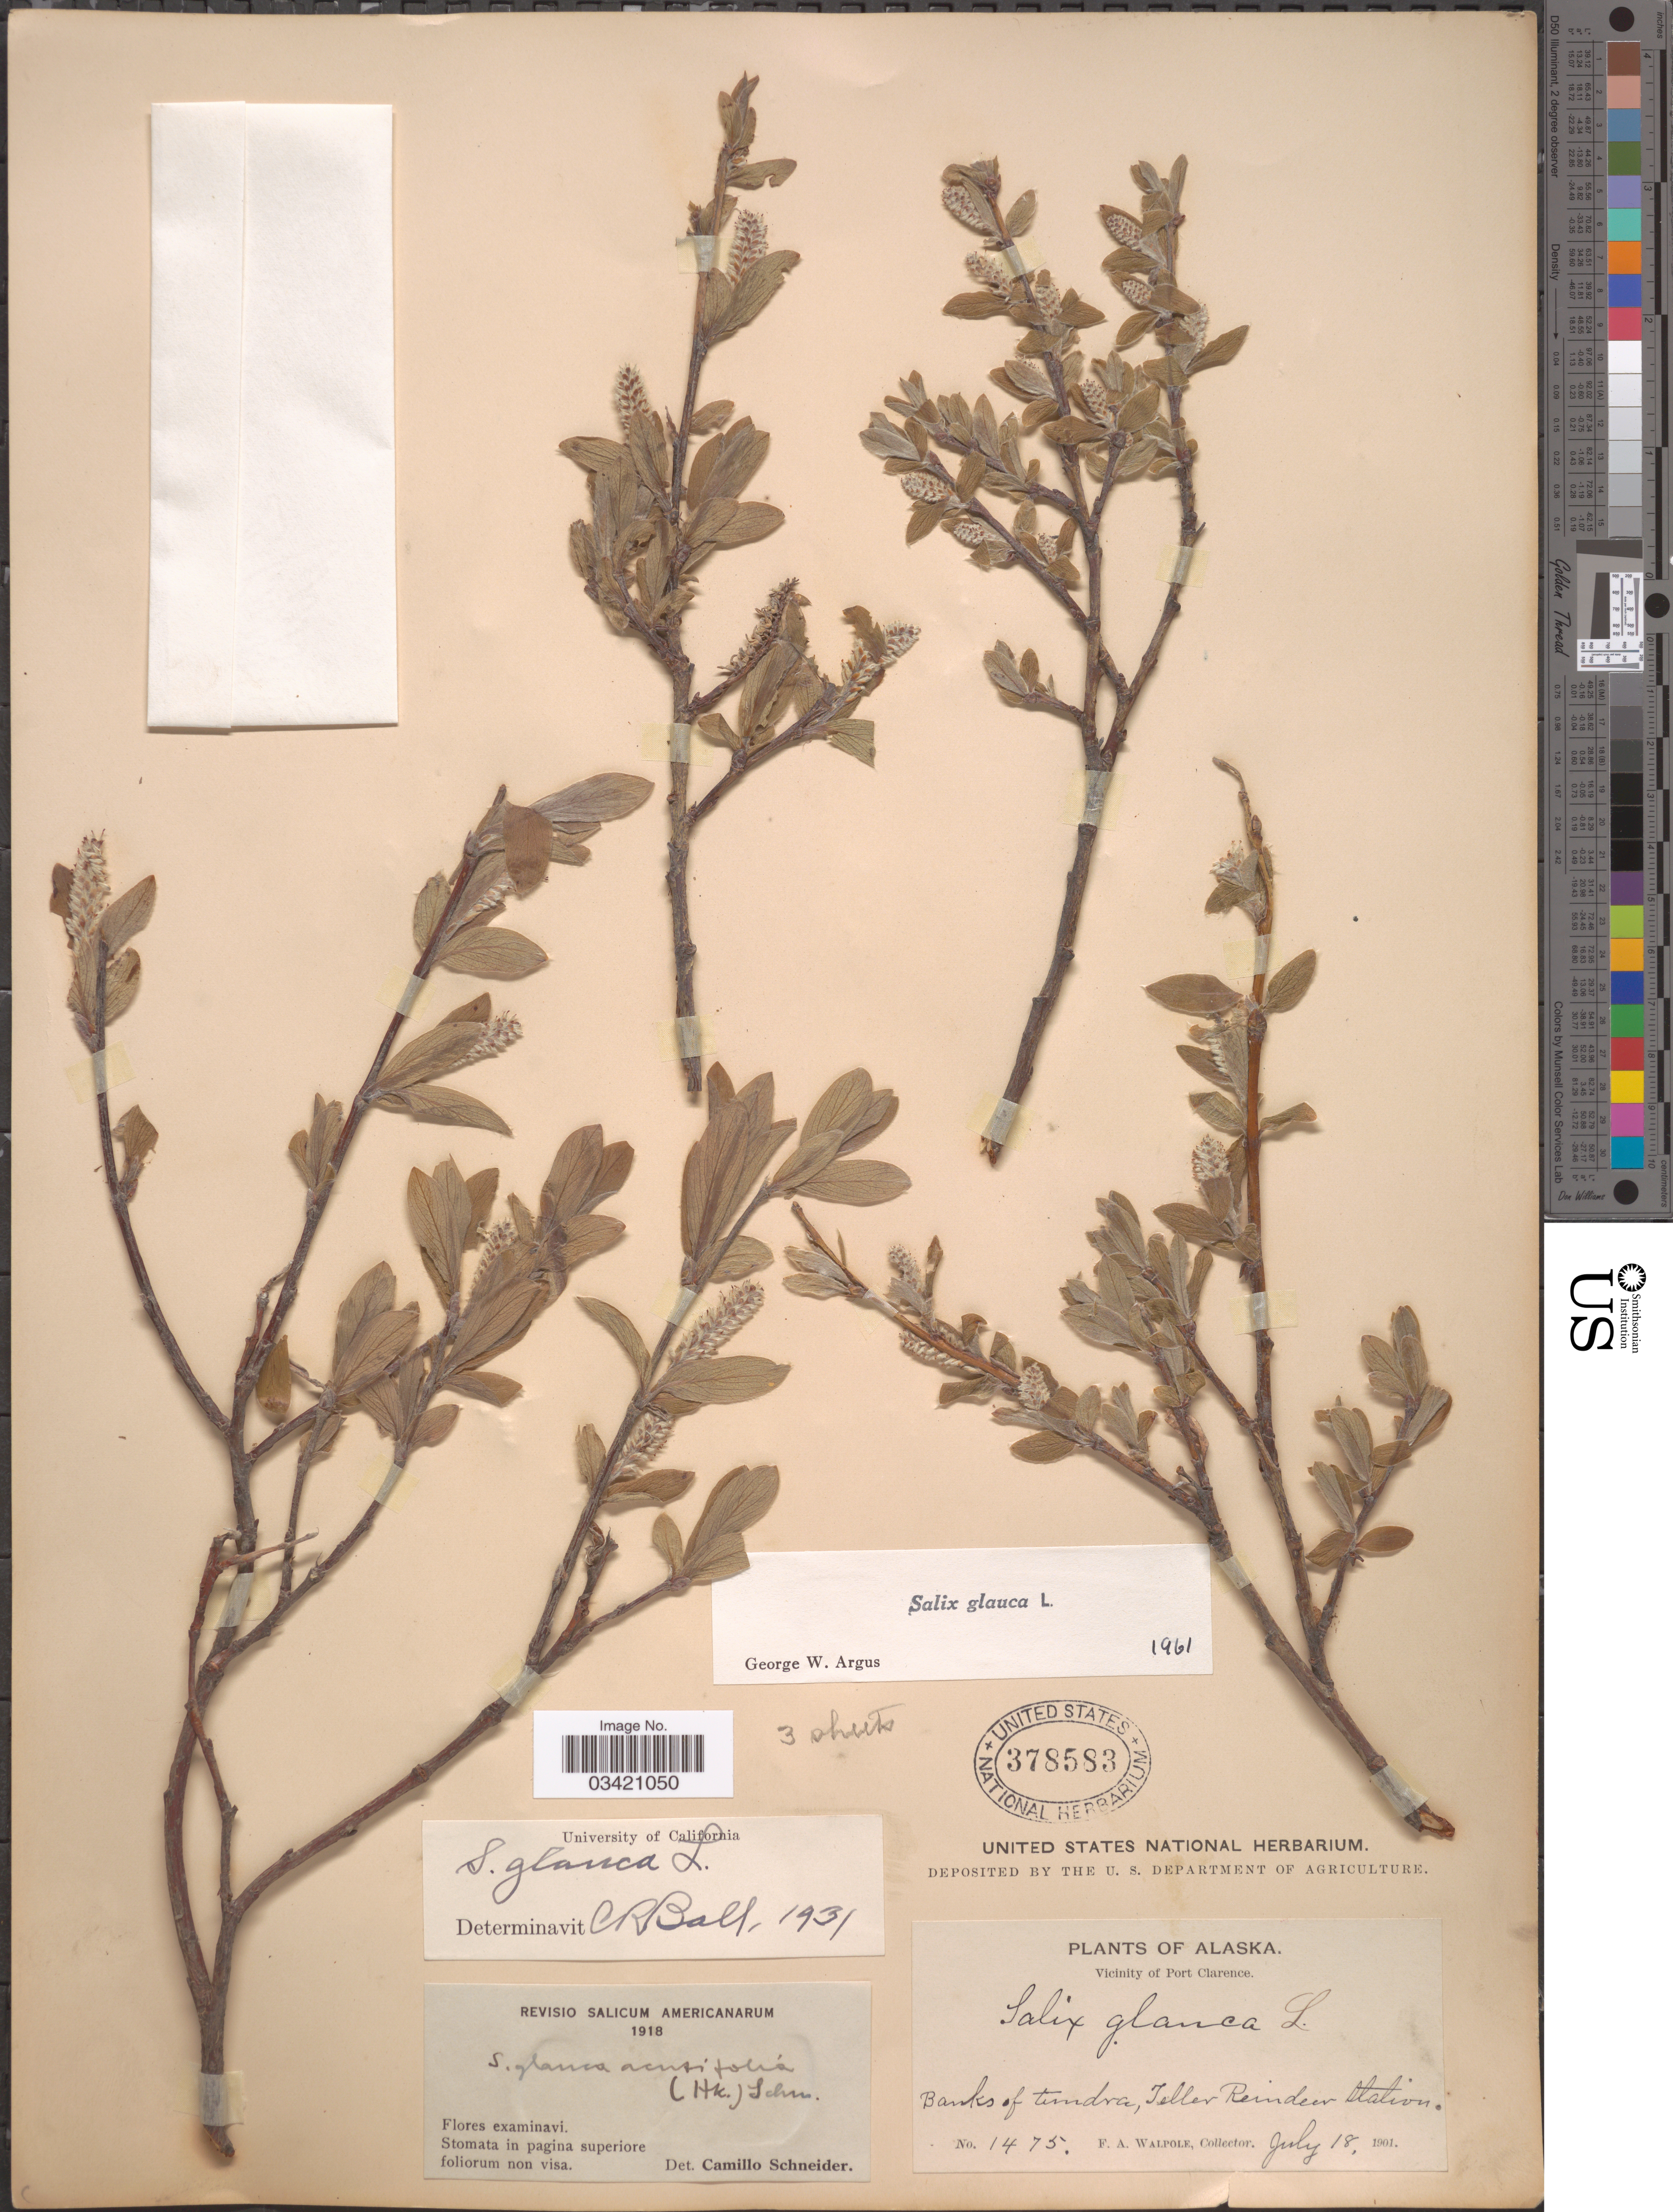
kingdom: Plantae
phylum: Tracheophyta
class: Magnoliopsida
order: Malpighiales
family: Salicaceae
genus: Salix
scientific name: Salix glauca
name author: L.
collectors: F. Walpole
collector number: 1475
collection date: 1901-07-18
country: United States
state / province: Alaska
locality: Vicinity of Port Clarence. Banks of tundra, Teller Reindeer Station.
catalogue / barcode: US 378583